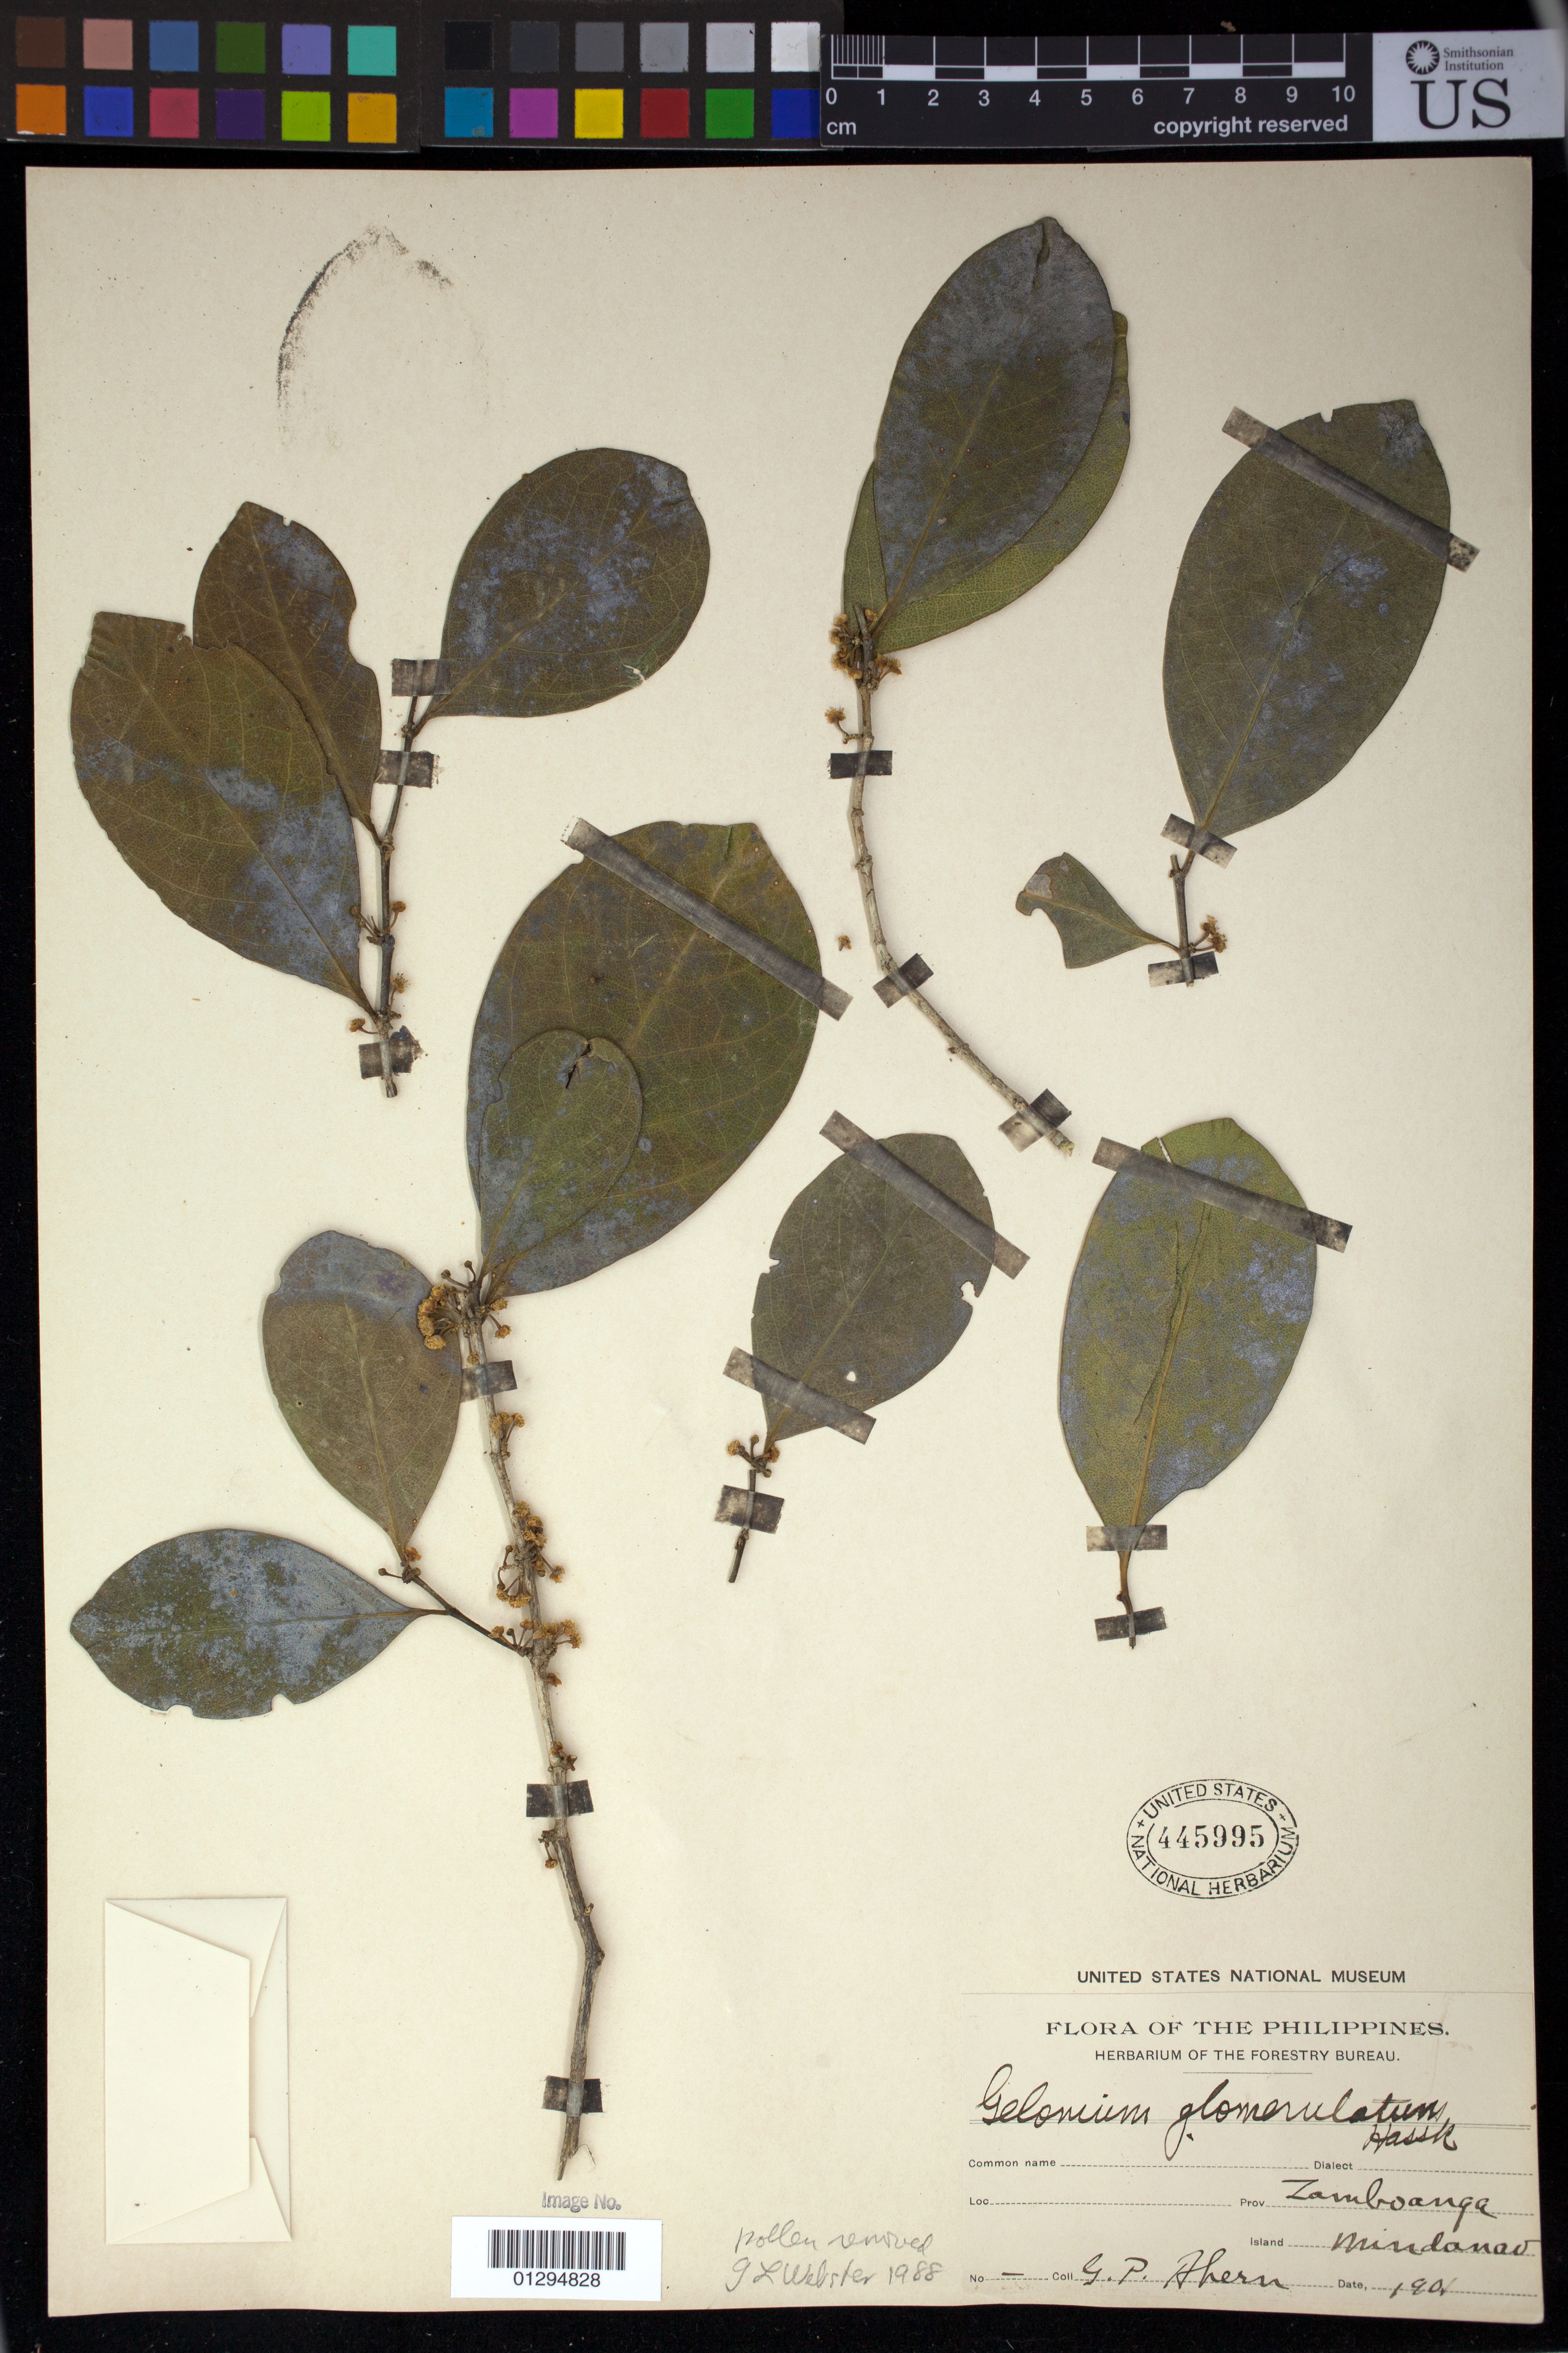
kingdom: Plantae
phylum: Tracheophyta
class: Magnoliopsida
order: Malpighiales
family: Euphorbiaceae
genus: Suregada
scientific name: Suregada glomerulata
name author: (Blume) Baill.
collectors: G. Ahern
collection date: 1901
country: Philippines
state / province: Zamboanga Peninsula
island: Mindanao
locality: Zamboanga, Mindanao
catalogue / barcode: US 445995